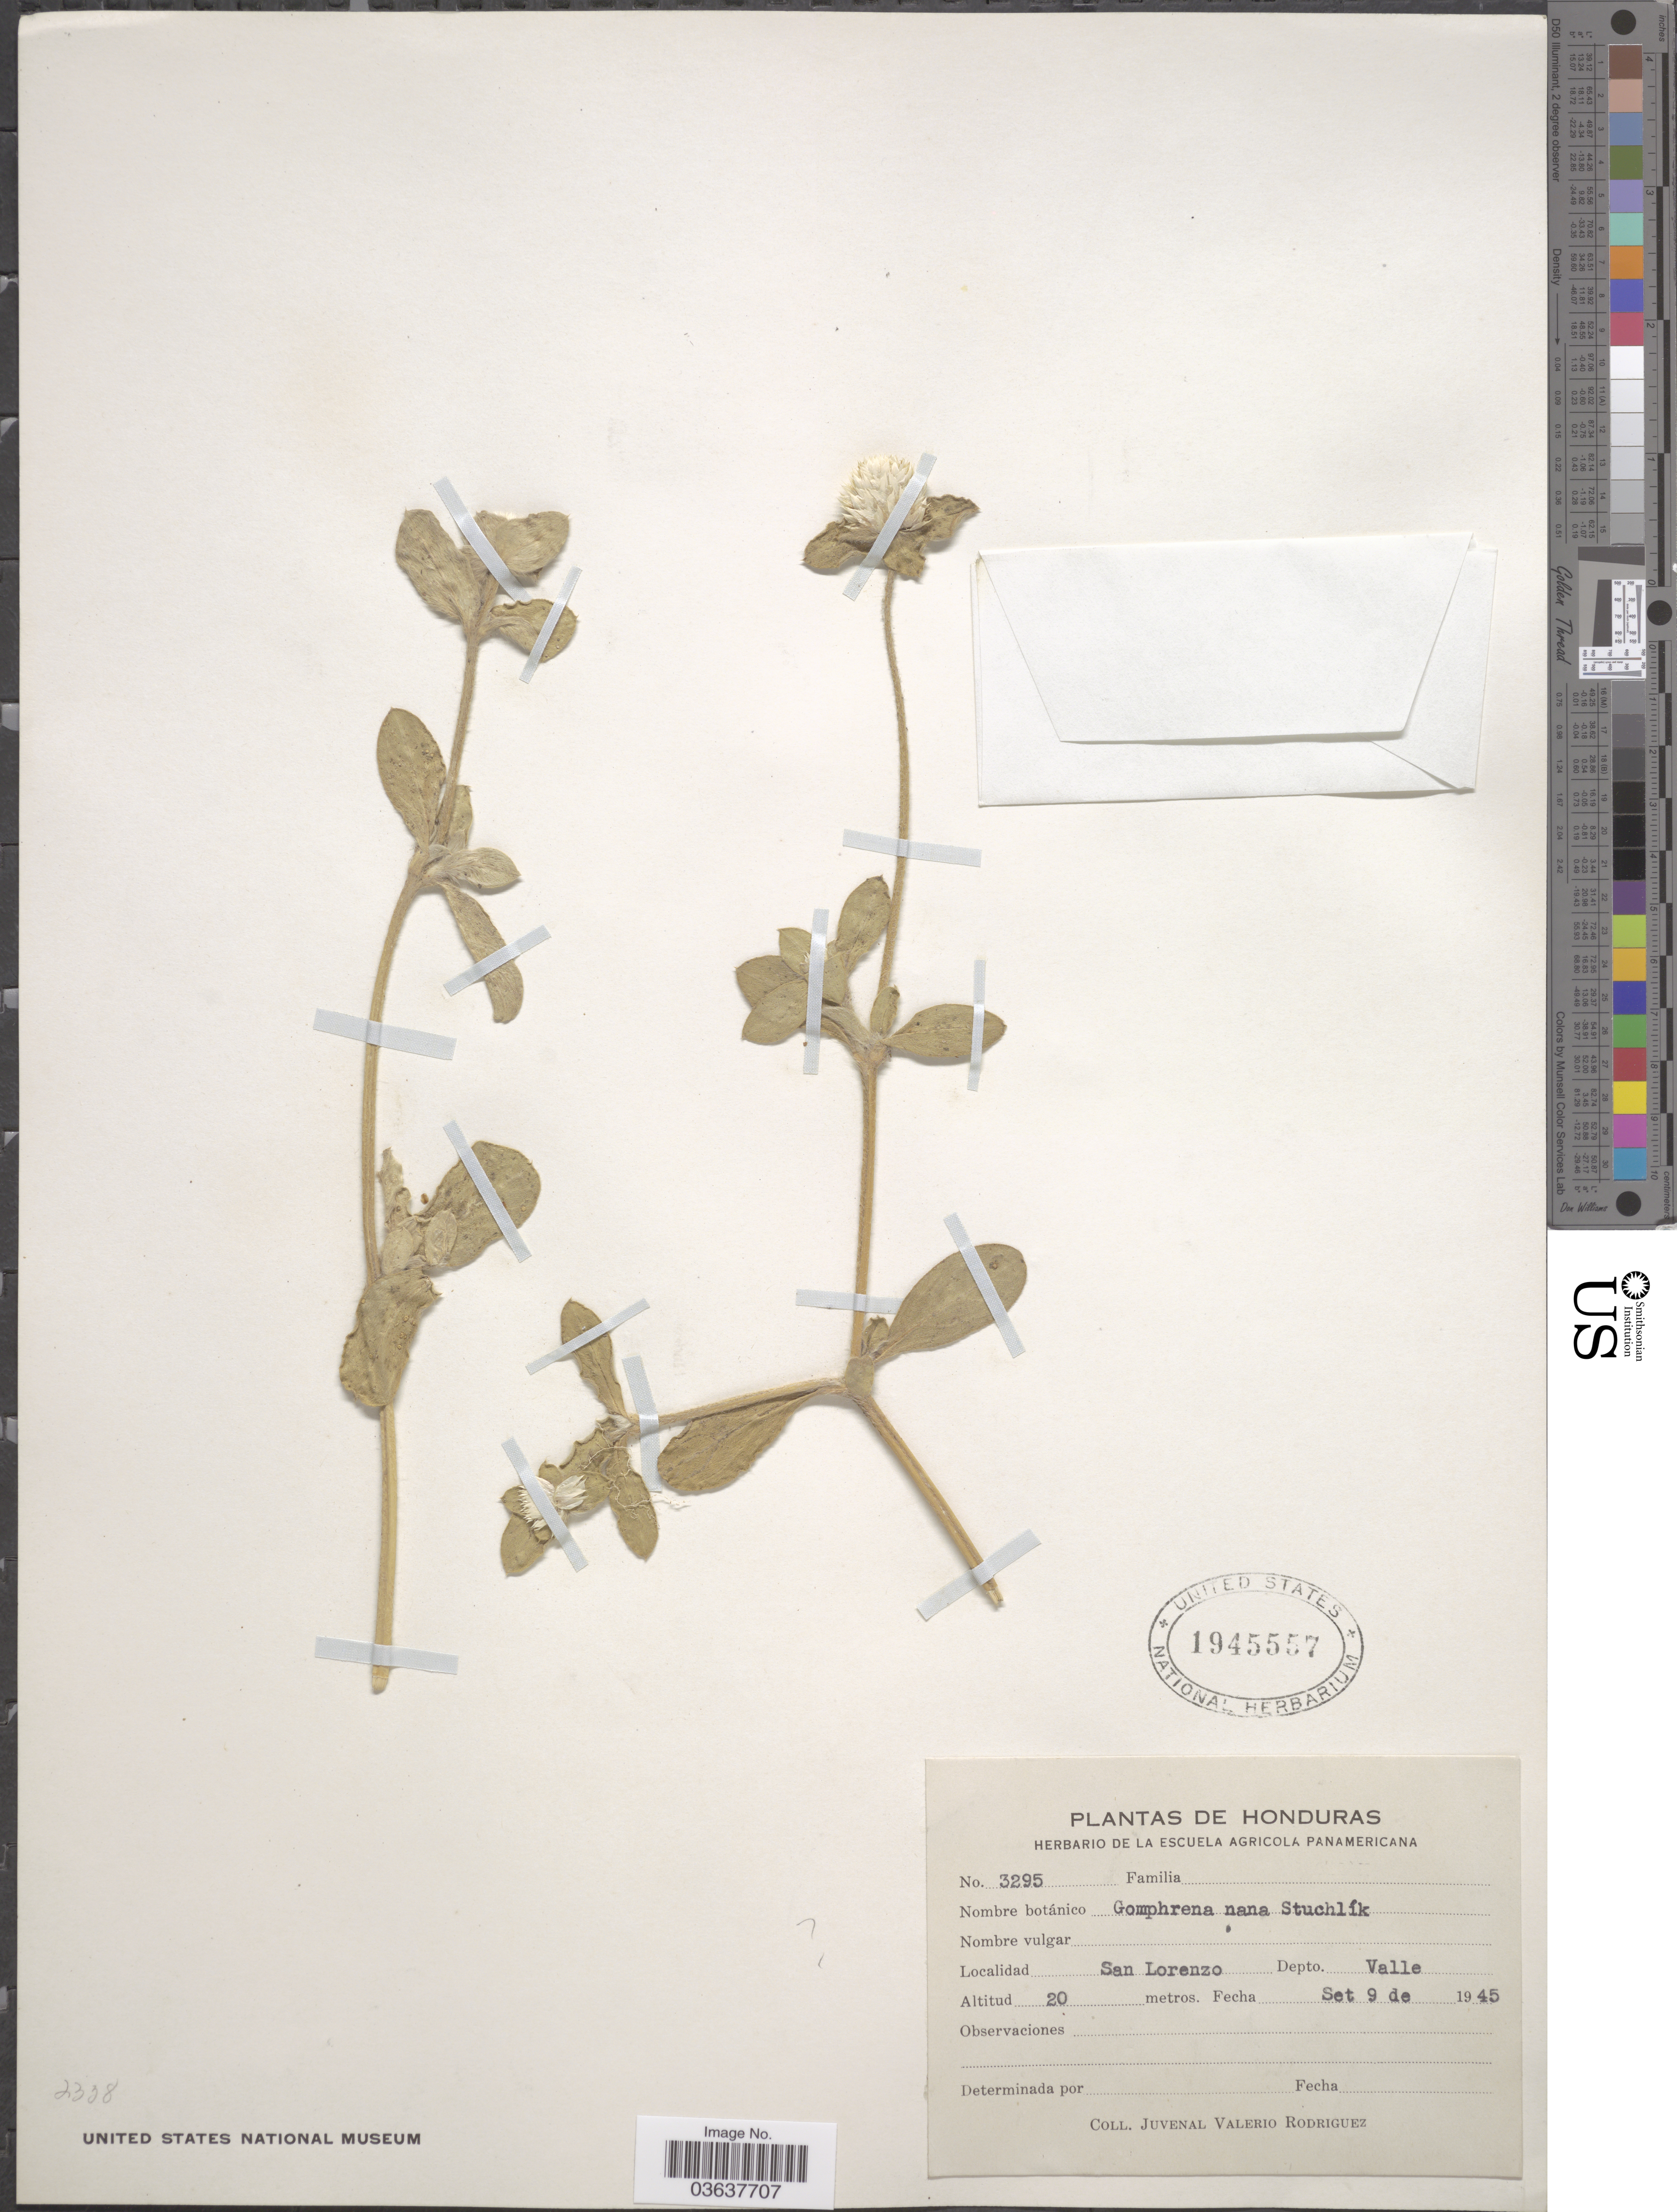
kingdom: Plantae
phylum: Tracheophyta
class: Magnoliopsida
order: Caryophyllales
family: Amaranthaceae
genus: Gomphrena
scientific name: Gomphrena nana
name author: (Stuchlík) Standl.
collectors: J. Rodriguez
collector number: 3295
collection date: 1945-09-09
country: Honduras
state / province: Valle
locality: San Lorenzo, Depto. Valle.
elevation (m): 20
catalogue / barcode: US 1945557